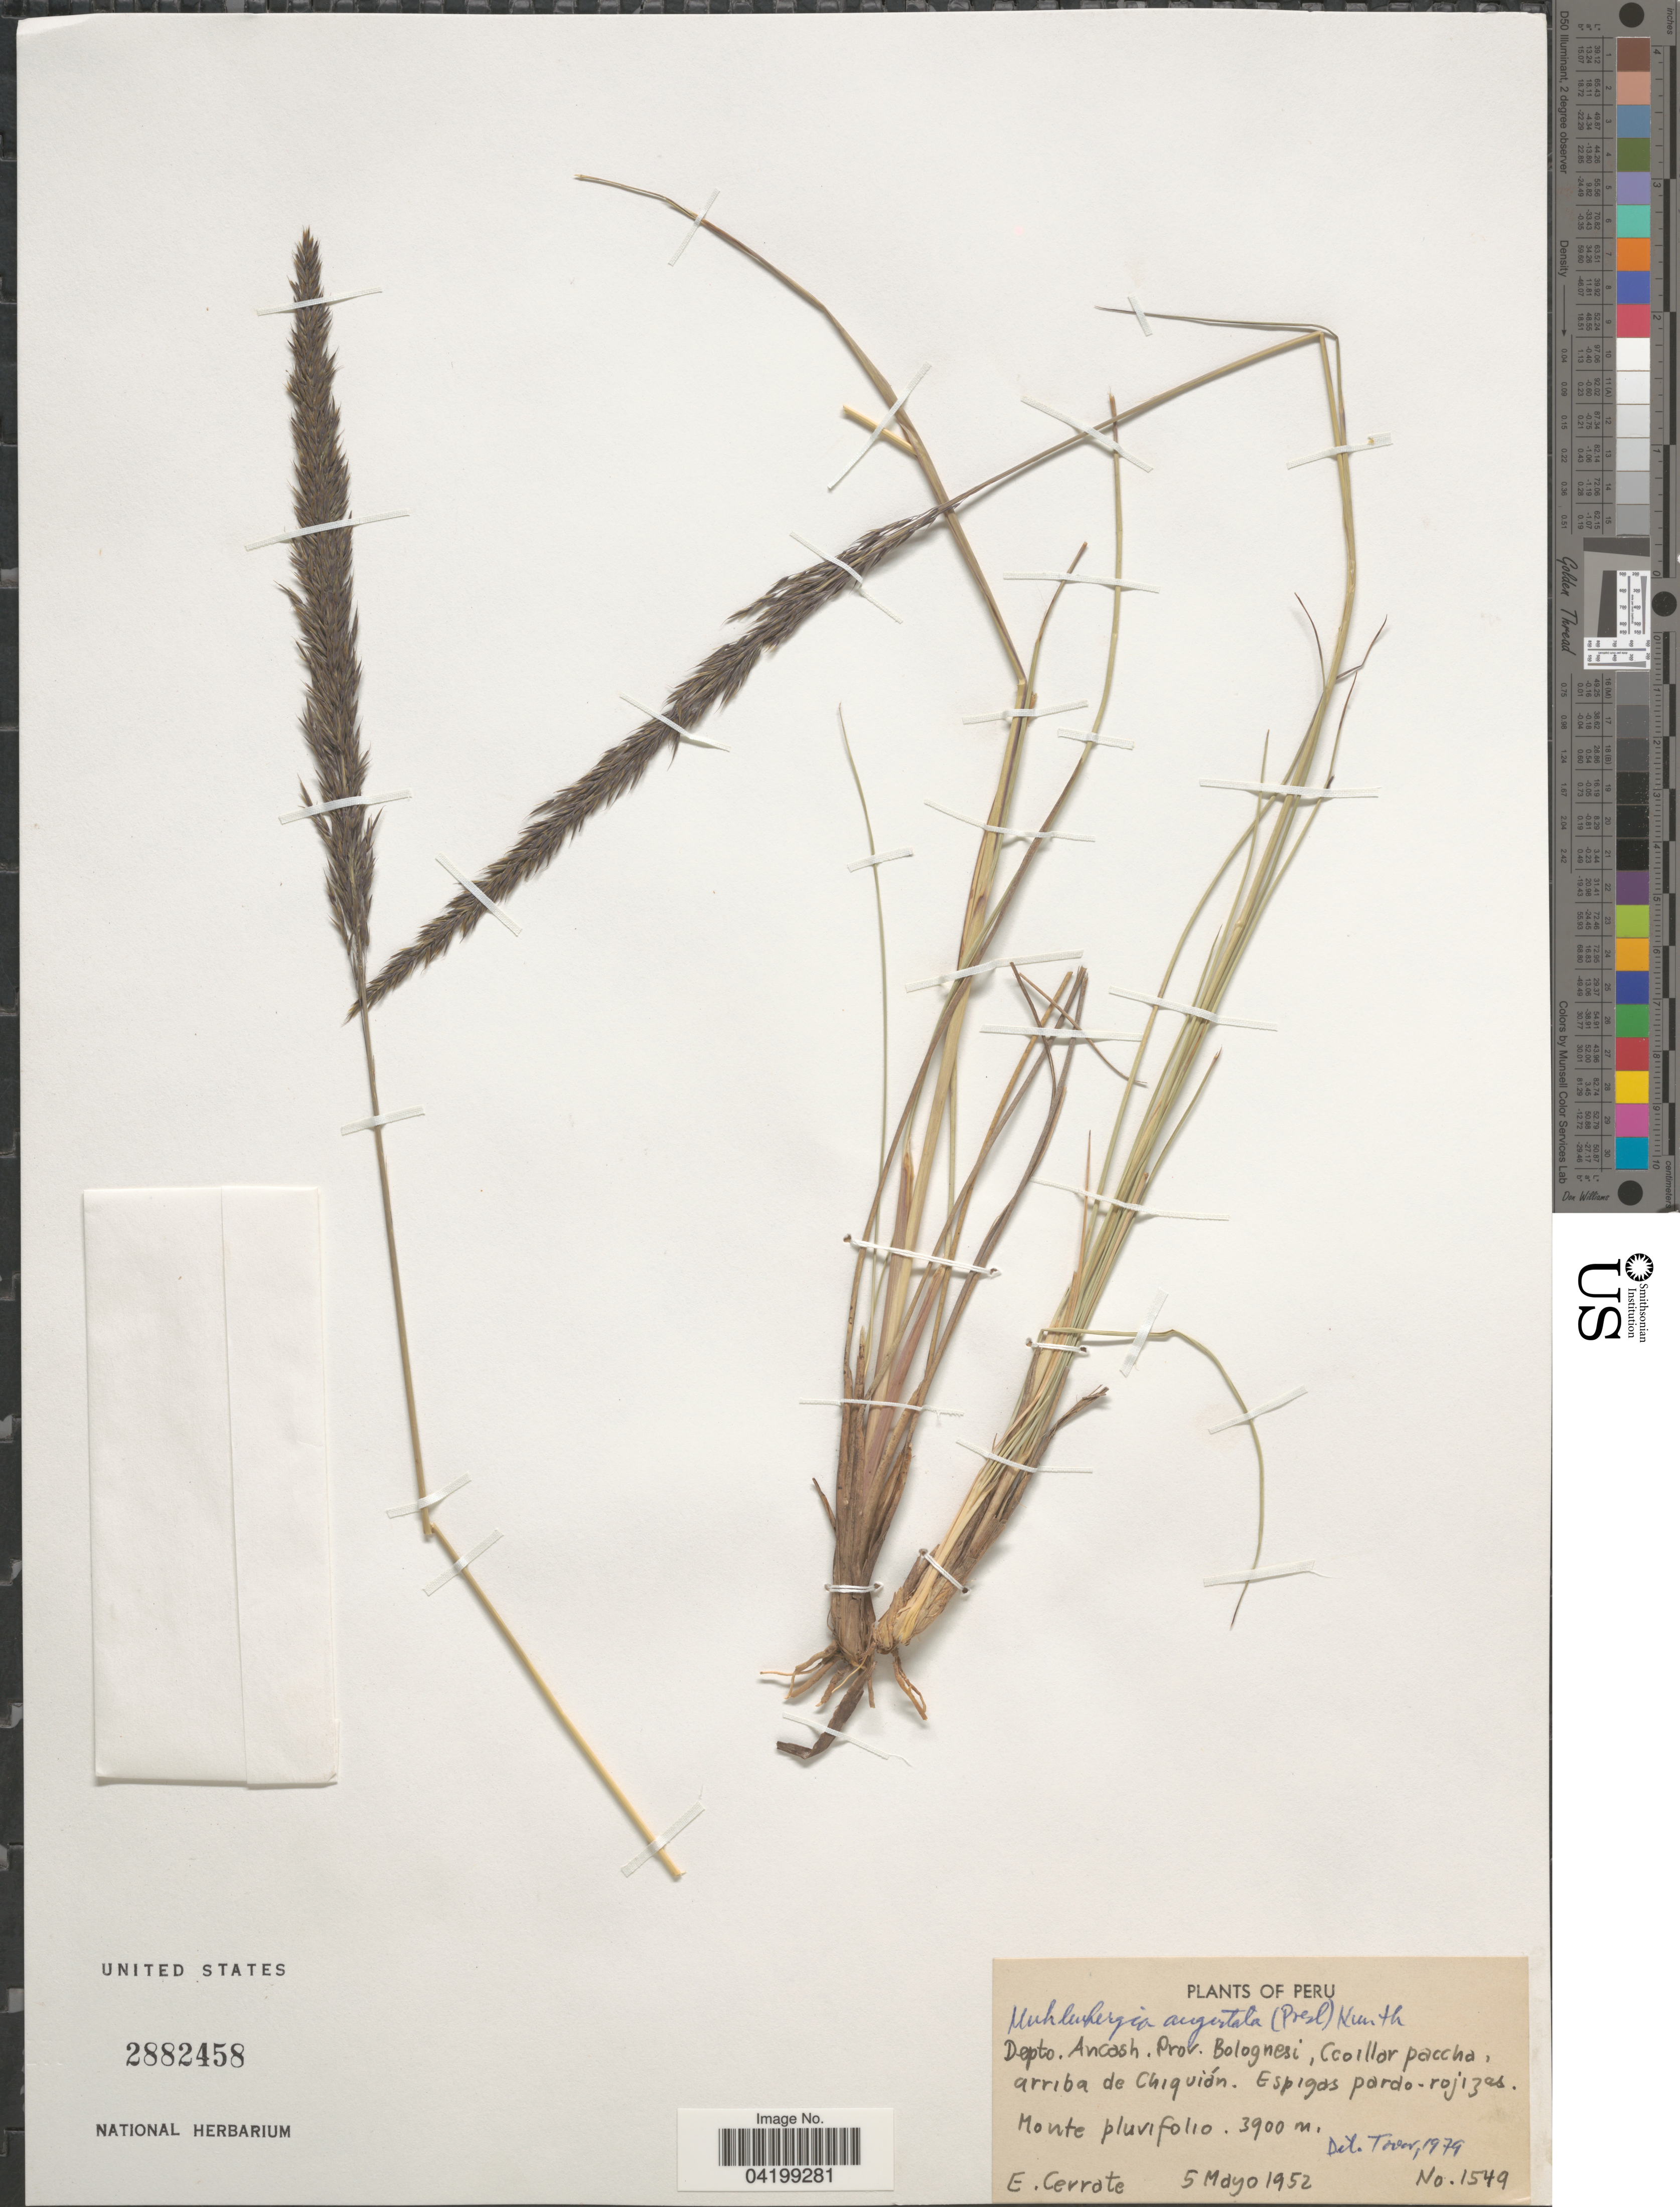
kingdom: Plantae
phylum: Tracheophyta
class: Liliopsida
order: Poales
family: Poaceae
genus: Muhlenbergia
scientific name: Muhlenbergia angustata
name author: (J. Presl) Kunth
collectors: E. Cerrate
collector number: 1549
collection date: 1952-05-05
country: Peru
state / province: Ancash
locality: Depto. Ancash. Prov. Bolognesi, Ccoillar paccha, arriba de Chiquián.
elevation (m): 3900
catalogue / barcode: US 2882458